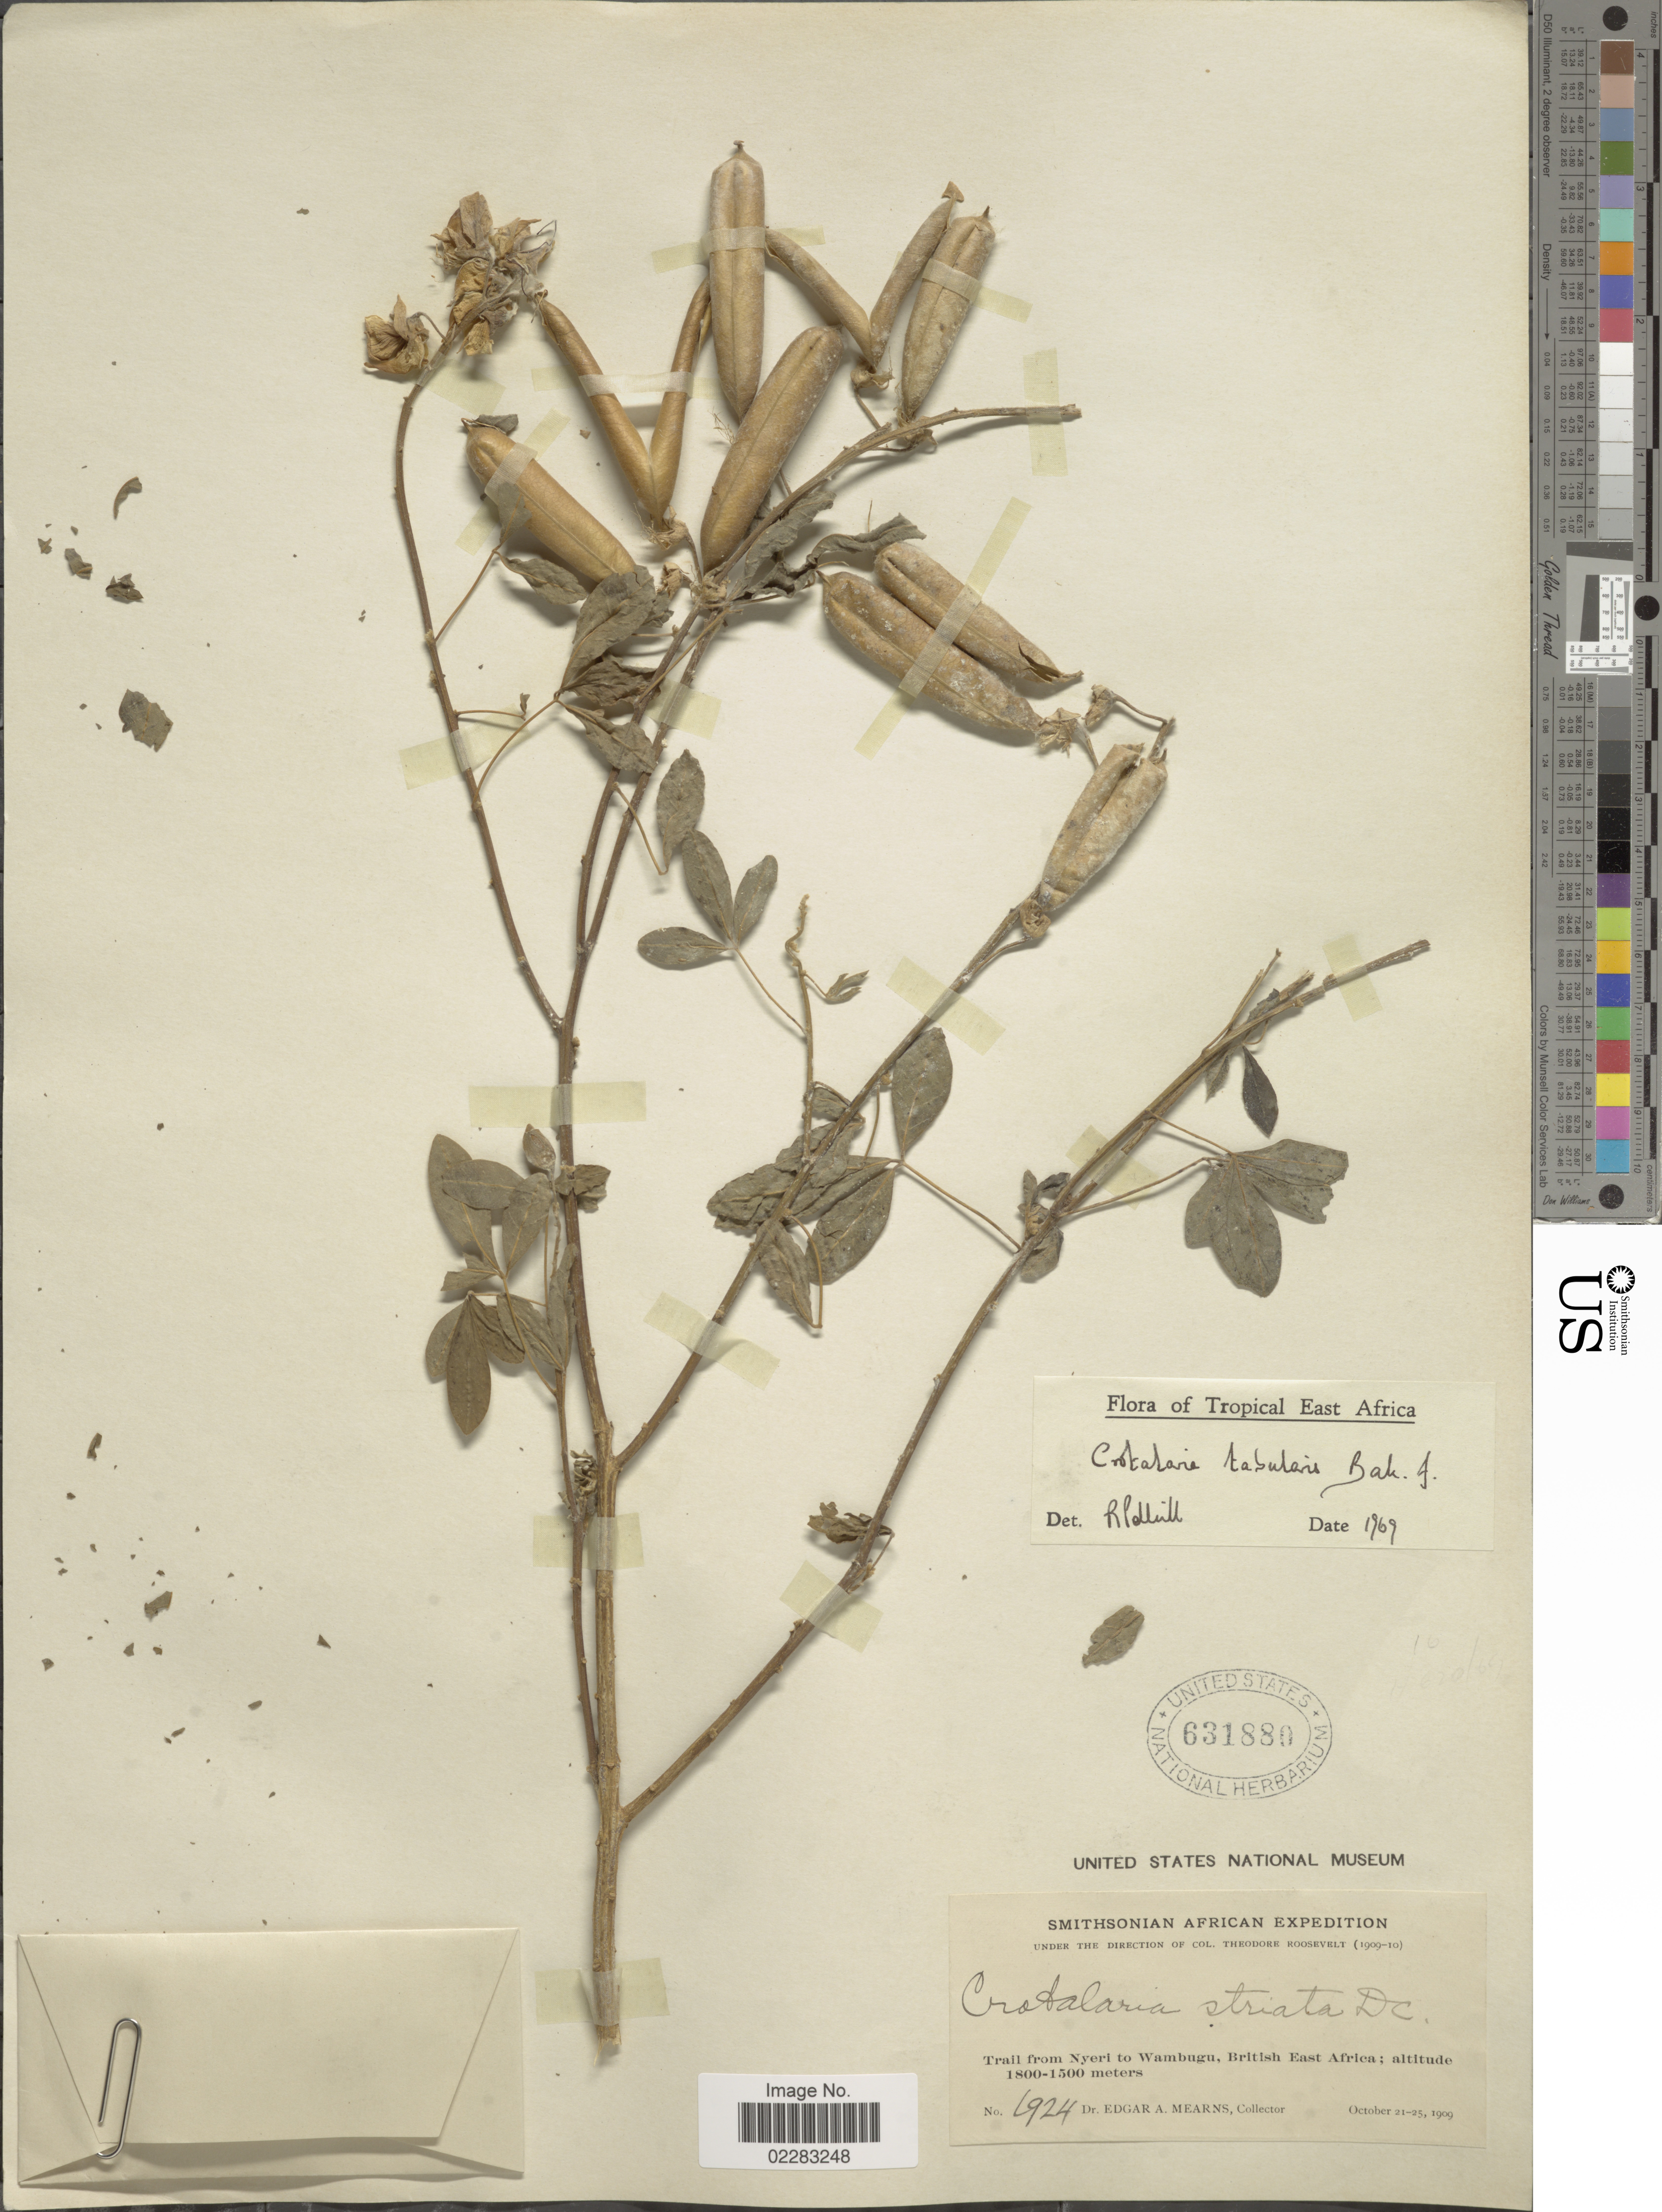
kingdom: Plantae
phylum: Tracheophyta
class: Magnoliopsida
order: Fabales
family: Fabaceae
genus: Crotalaria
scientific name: Crotalaria tabularia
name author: Baker f.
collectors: E. A. Mearns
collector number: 1924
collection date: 1909-10-21/1909-10-25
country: Kenya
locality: Trail from Nyeri to Wambugu, British East Africa.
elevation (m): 1500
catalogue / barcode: US 631880